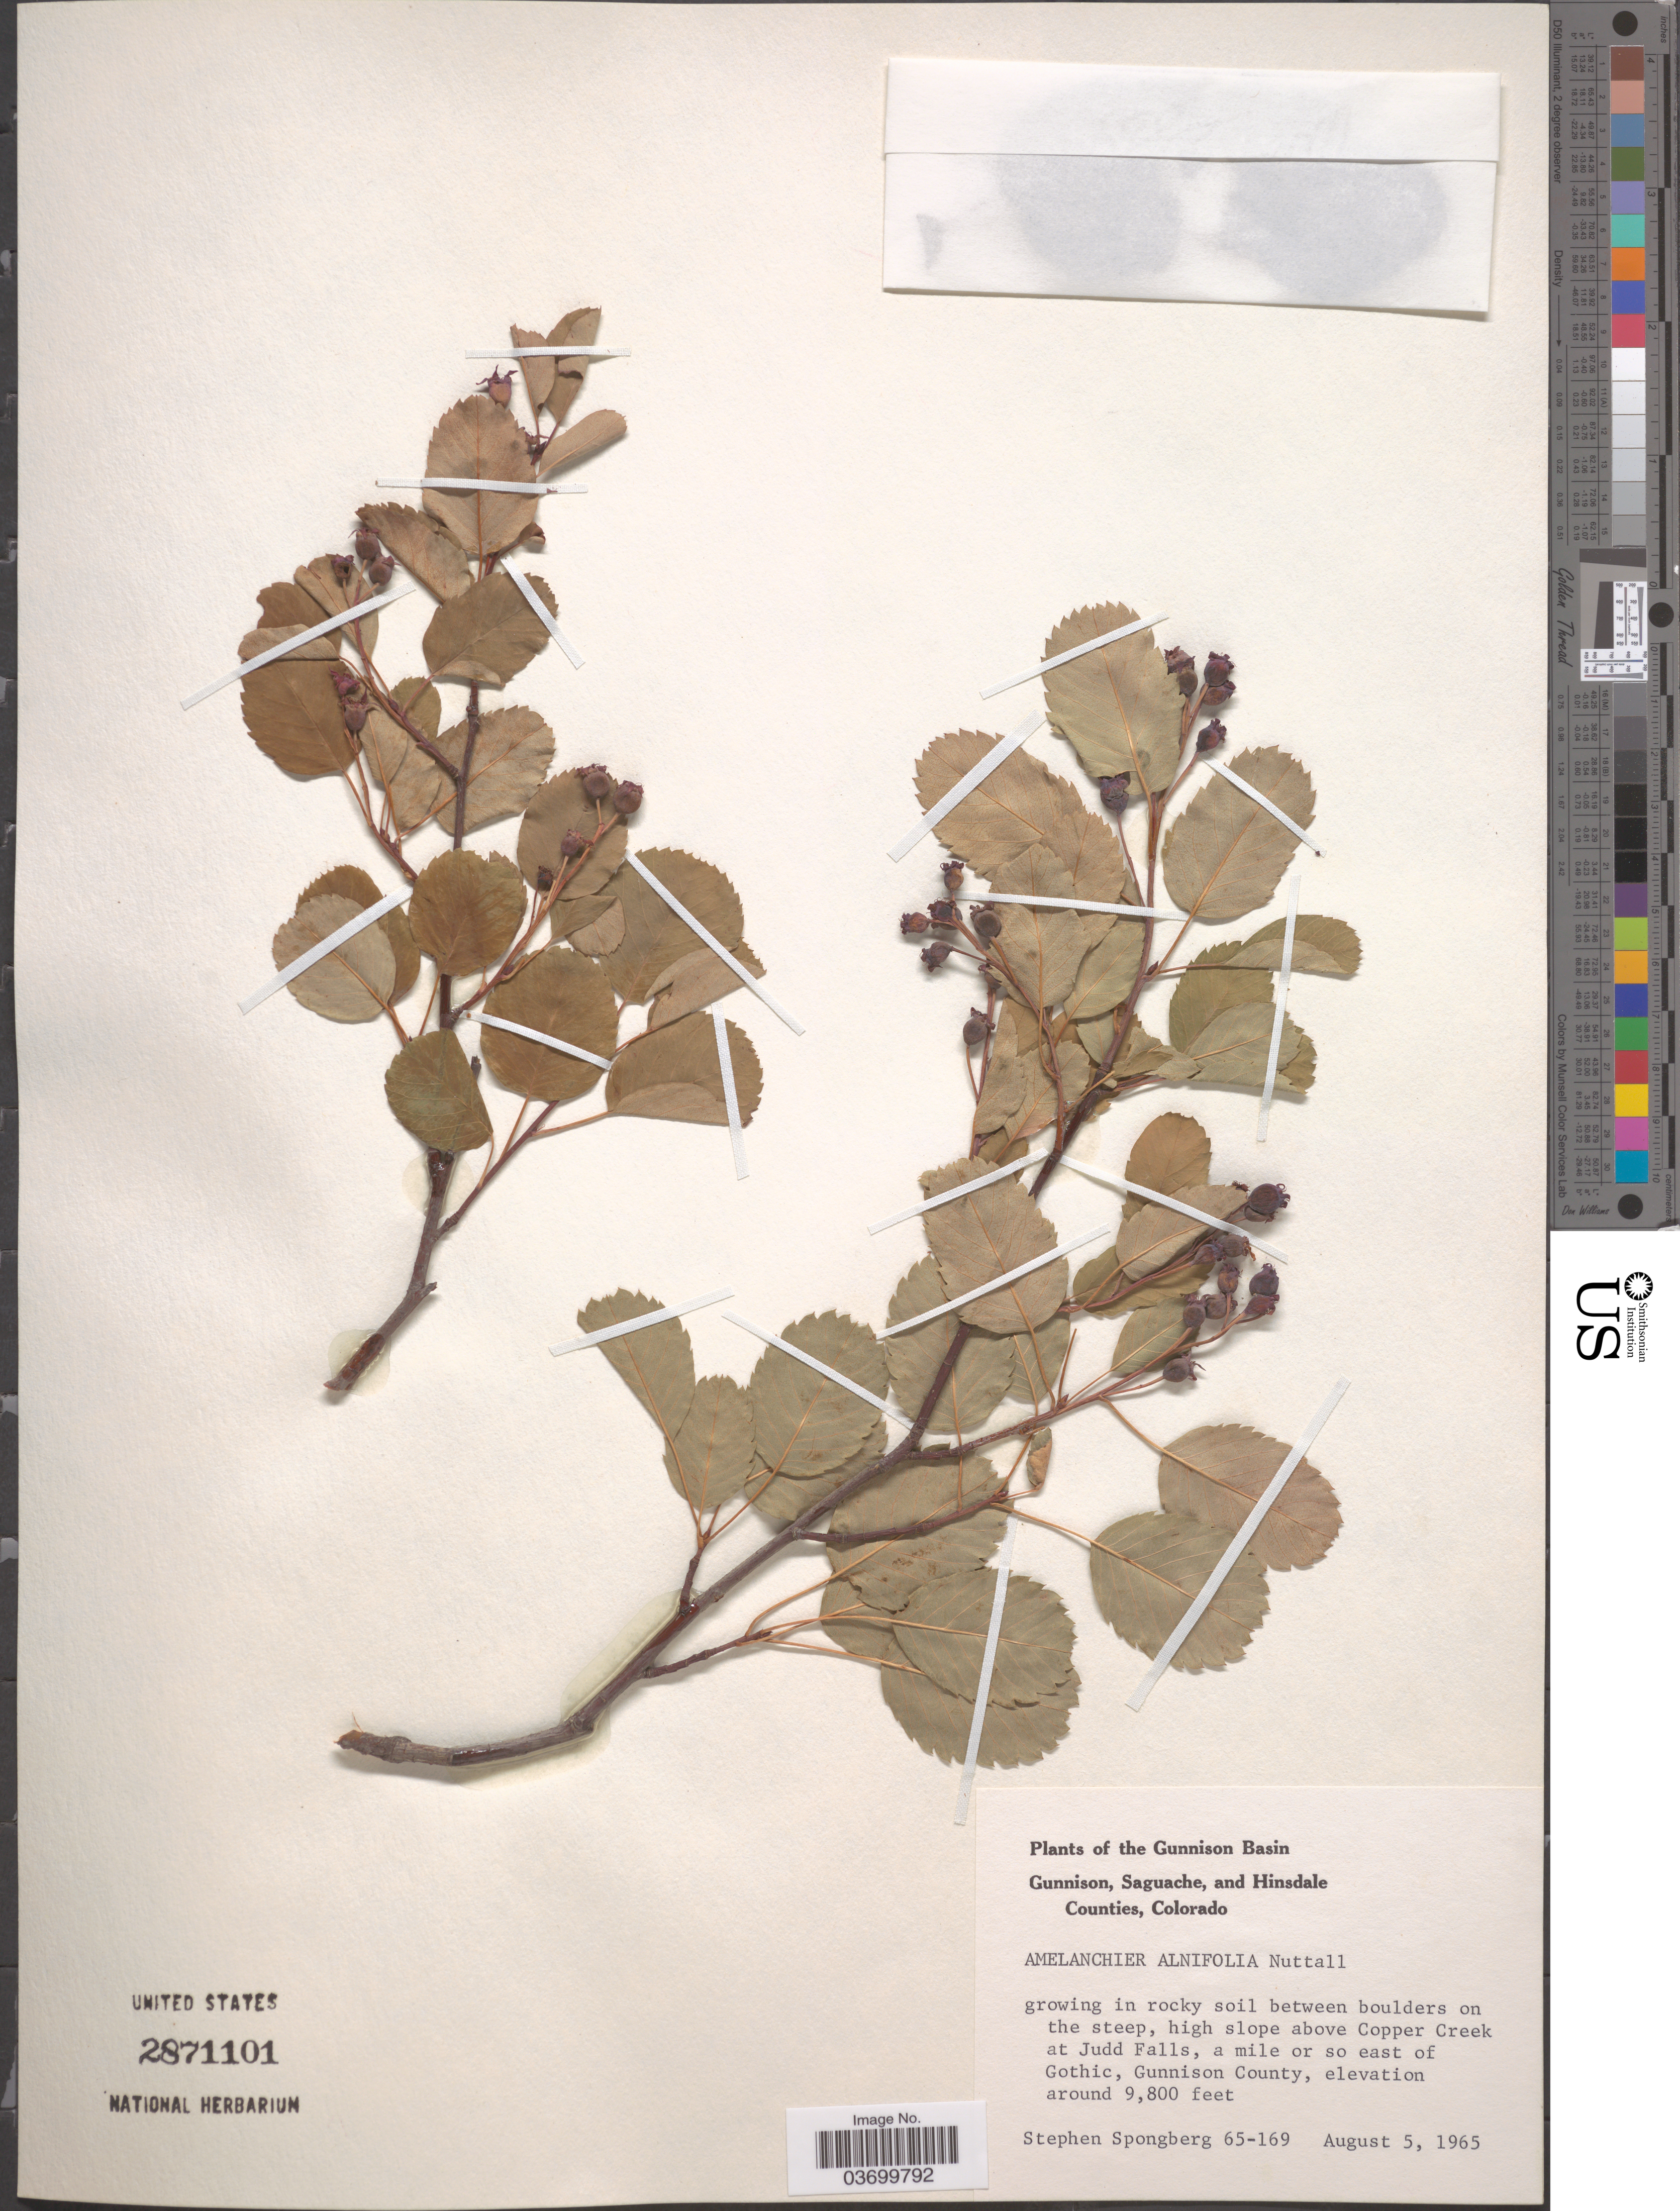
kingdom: Plantae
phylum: Tracheophyta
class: Magnoliopsida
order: Rosales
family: Rosaceae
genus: Amelanchier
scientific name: Amelanchier alnifolia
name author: (Nutt.) Nutt. ex M. Roem.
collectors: S. A.Spongberg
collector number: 65-169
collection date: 1965-08-05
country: United States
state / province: Colorado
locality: The Gunnison Basin. In rocky soil between boulders on the steep, high slope above Copper Creek at Judd Falls, a mile or so east of Gothic, Gunnison County.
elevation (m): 2987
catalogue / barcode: US 2871101